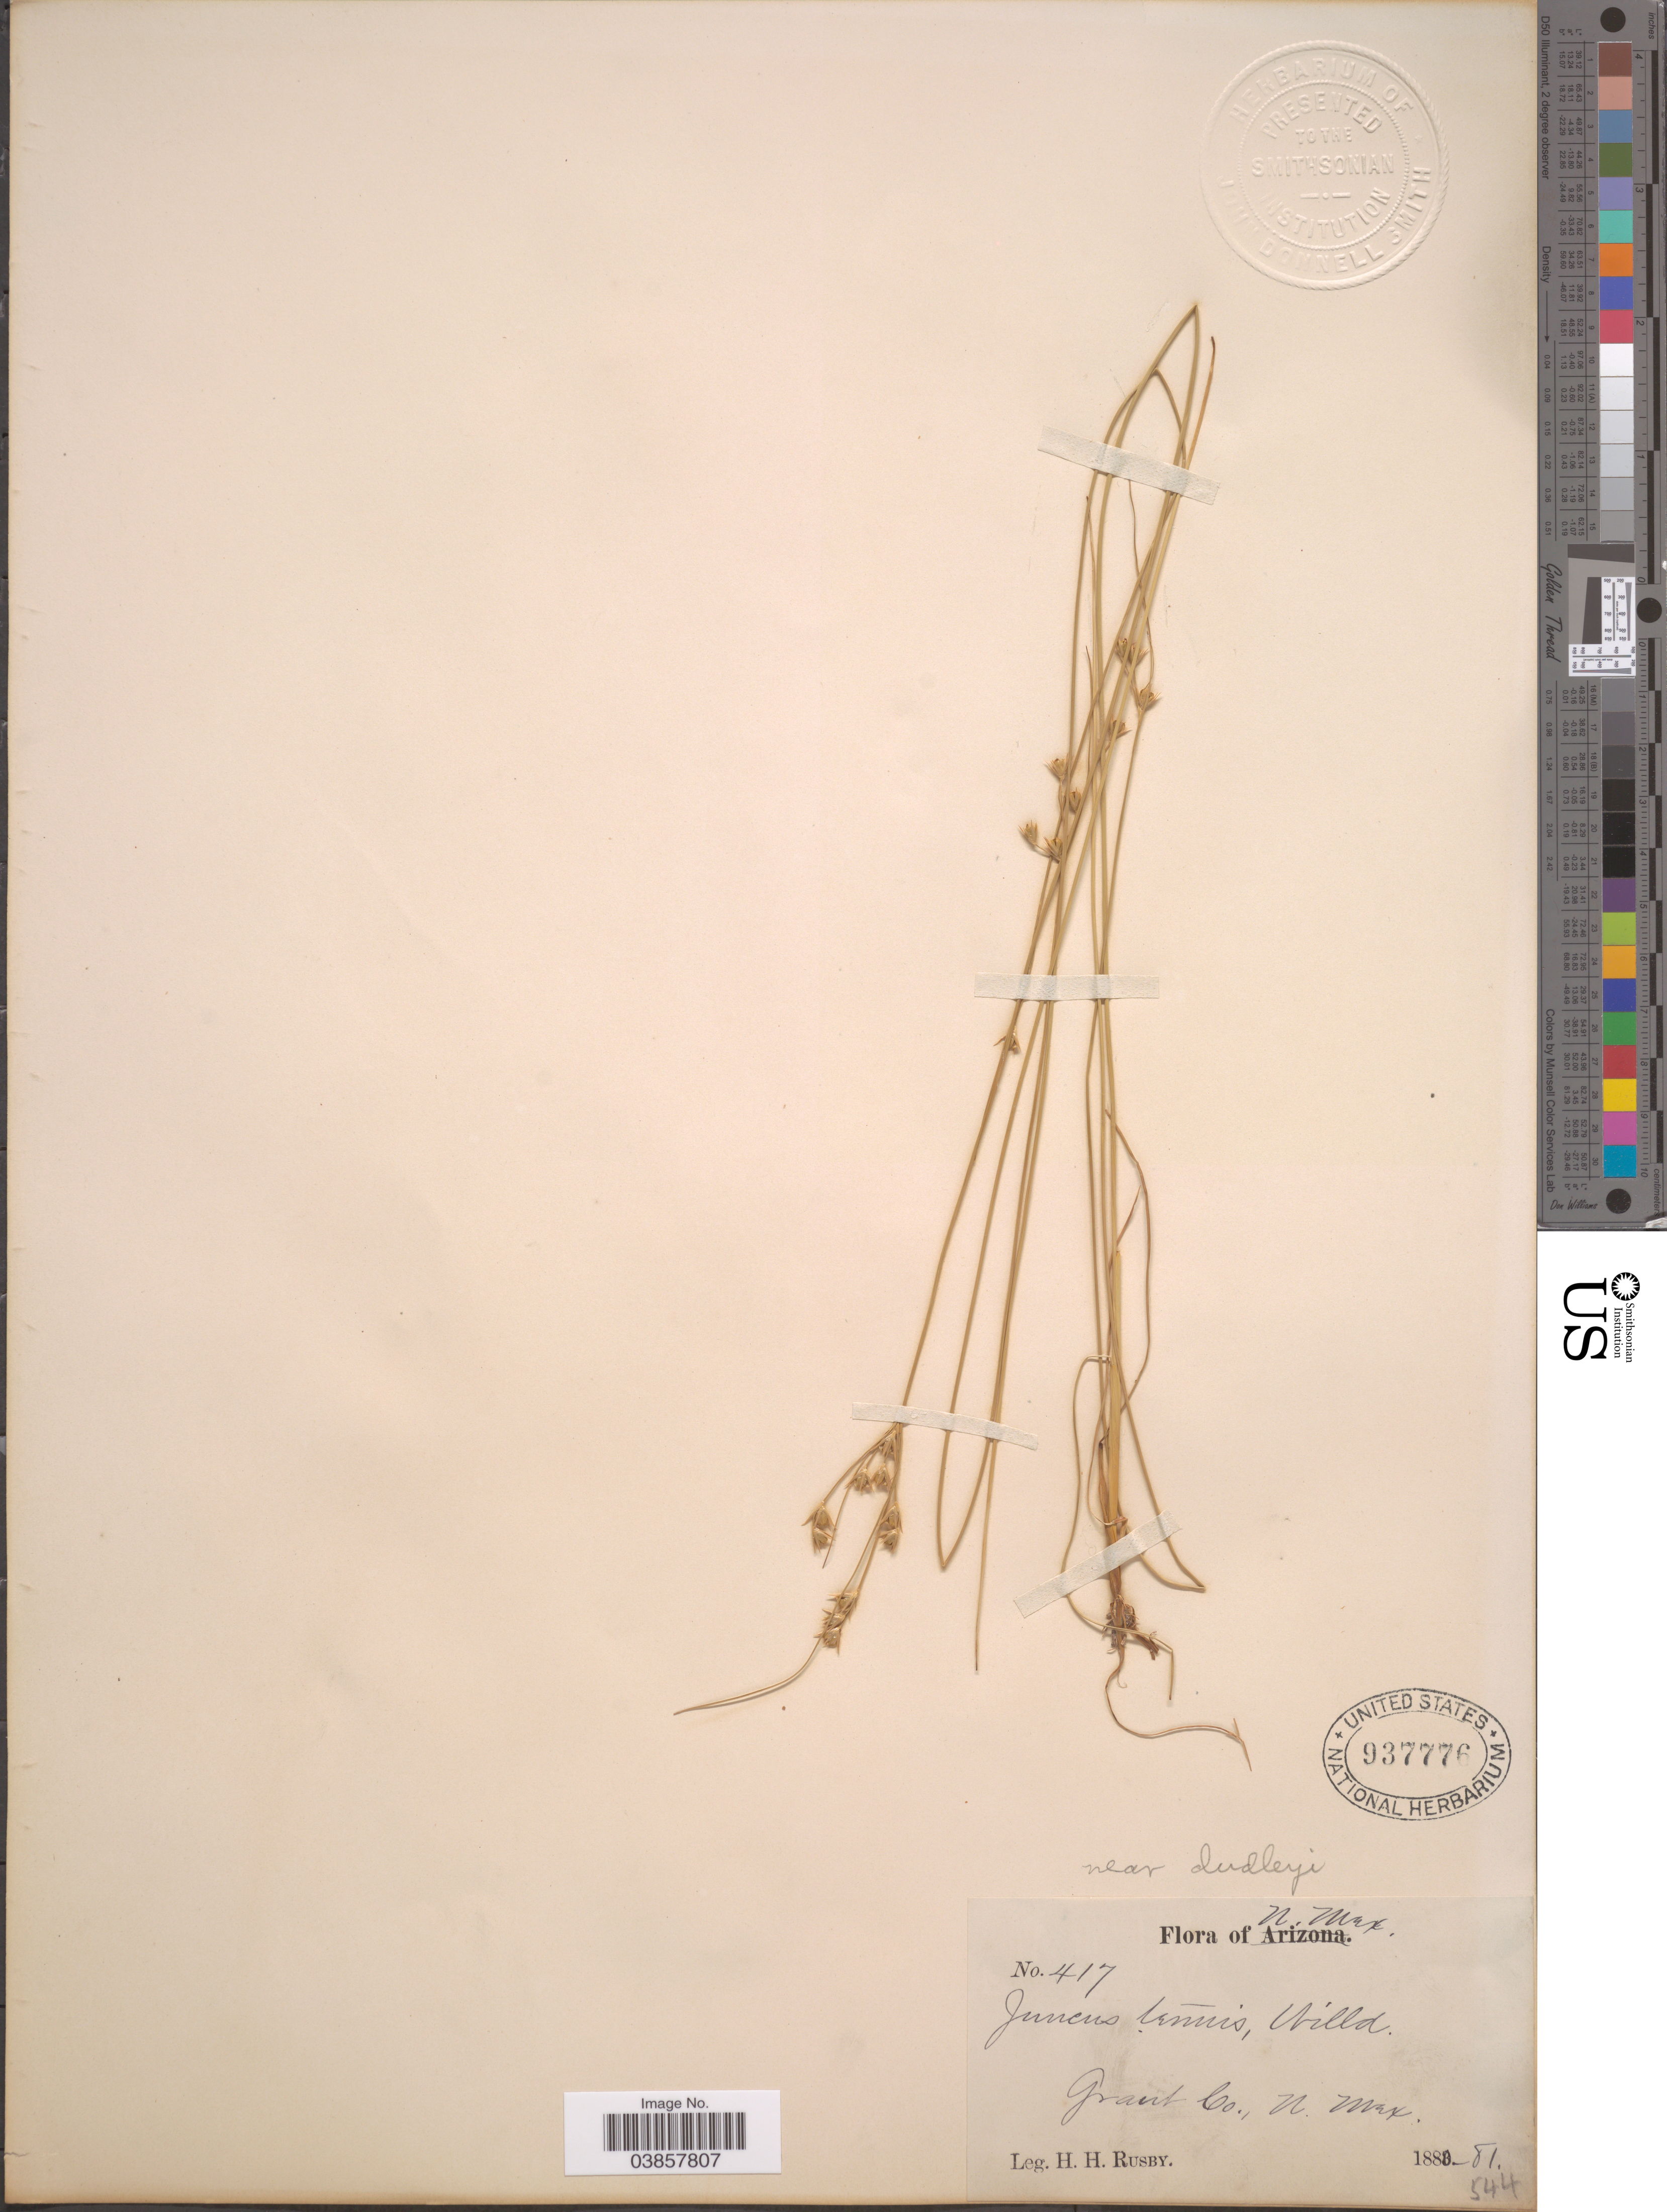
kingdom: Plantae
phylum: Tracheophyta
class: Liliopsida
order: Poales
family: Juncaceae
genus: Juncus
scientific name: Juncus tenuis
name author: Willd.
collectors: H. H. Rusby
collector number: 417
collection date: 1880/1881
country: United States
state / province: New Mexico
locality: Grant Co.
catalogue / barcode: US 937776